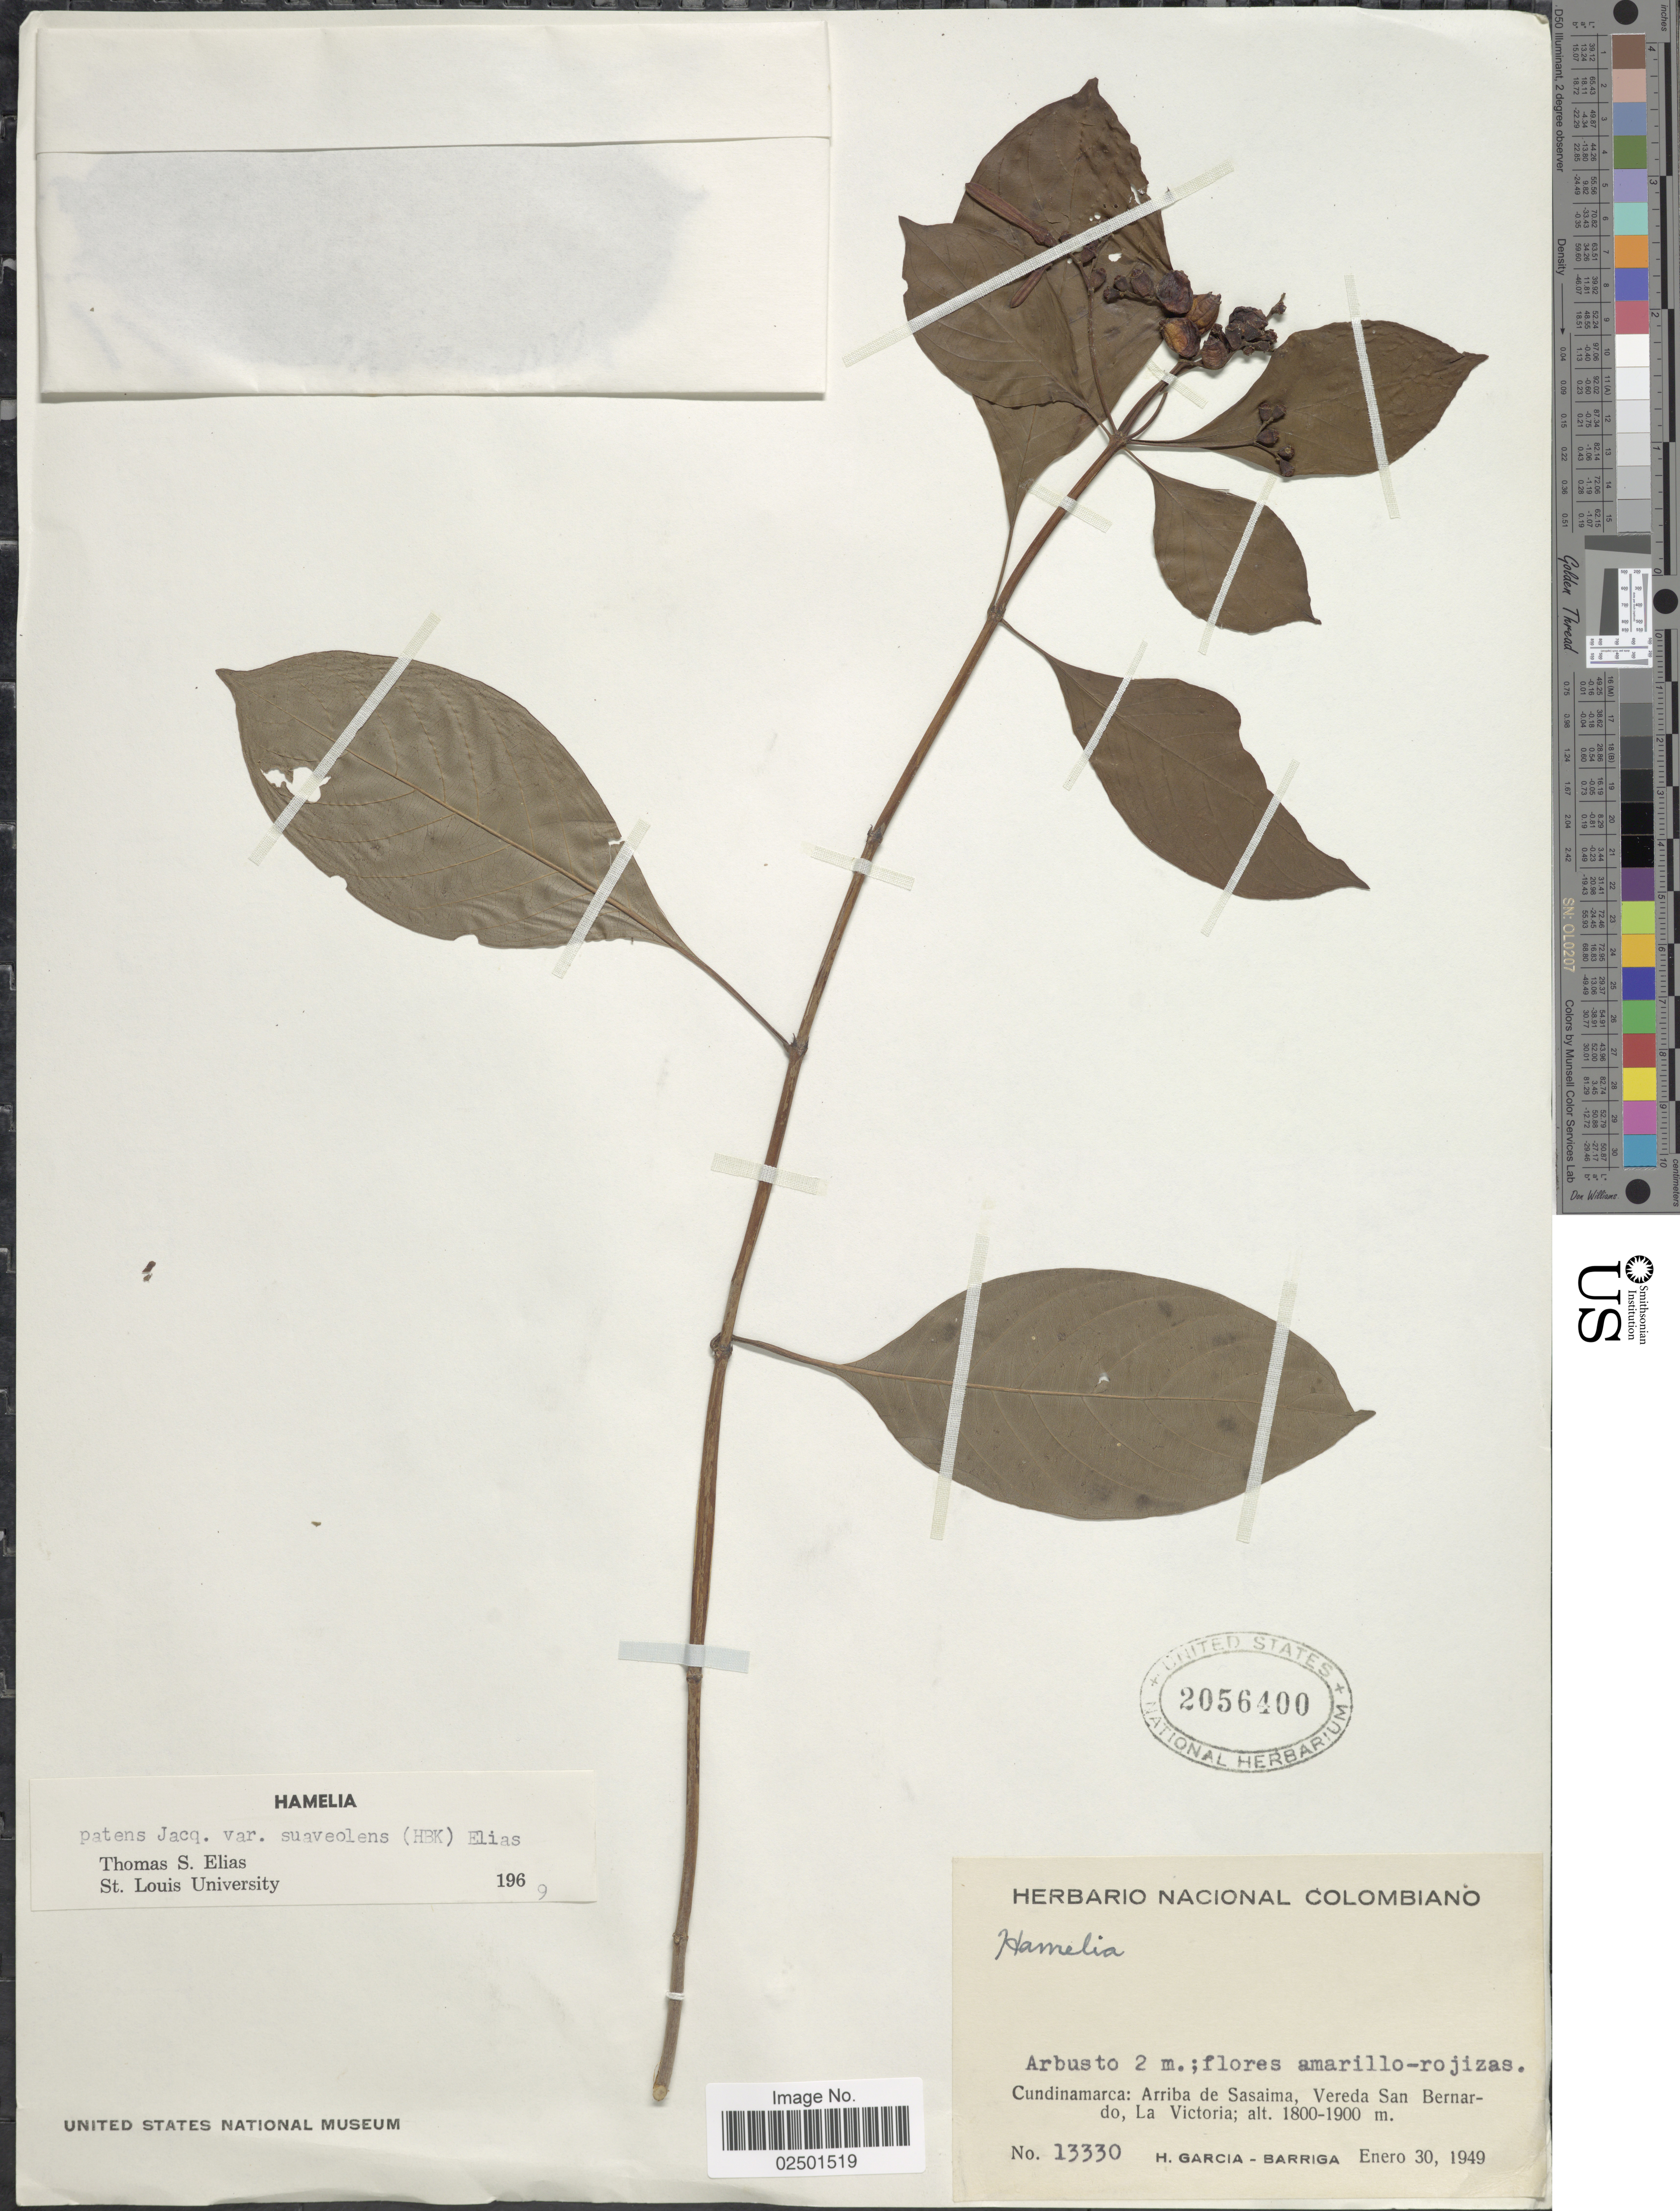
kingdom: Plantae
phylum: Tracheophyta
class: Magnoliopsida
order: Gentianales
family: Rubiaceae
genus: Hamelia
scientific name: Hamelia patens var. glabra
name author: Oerst.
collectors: H. García Barriga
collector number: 13330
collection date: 1949-01-30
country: Colombia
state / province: Cundinamarca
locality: Arriba de Sasaima, Vereda San Bernardo, la Victoria.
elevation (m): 1800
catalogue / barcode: US 2056400